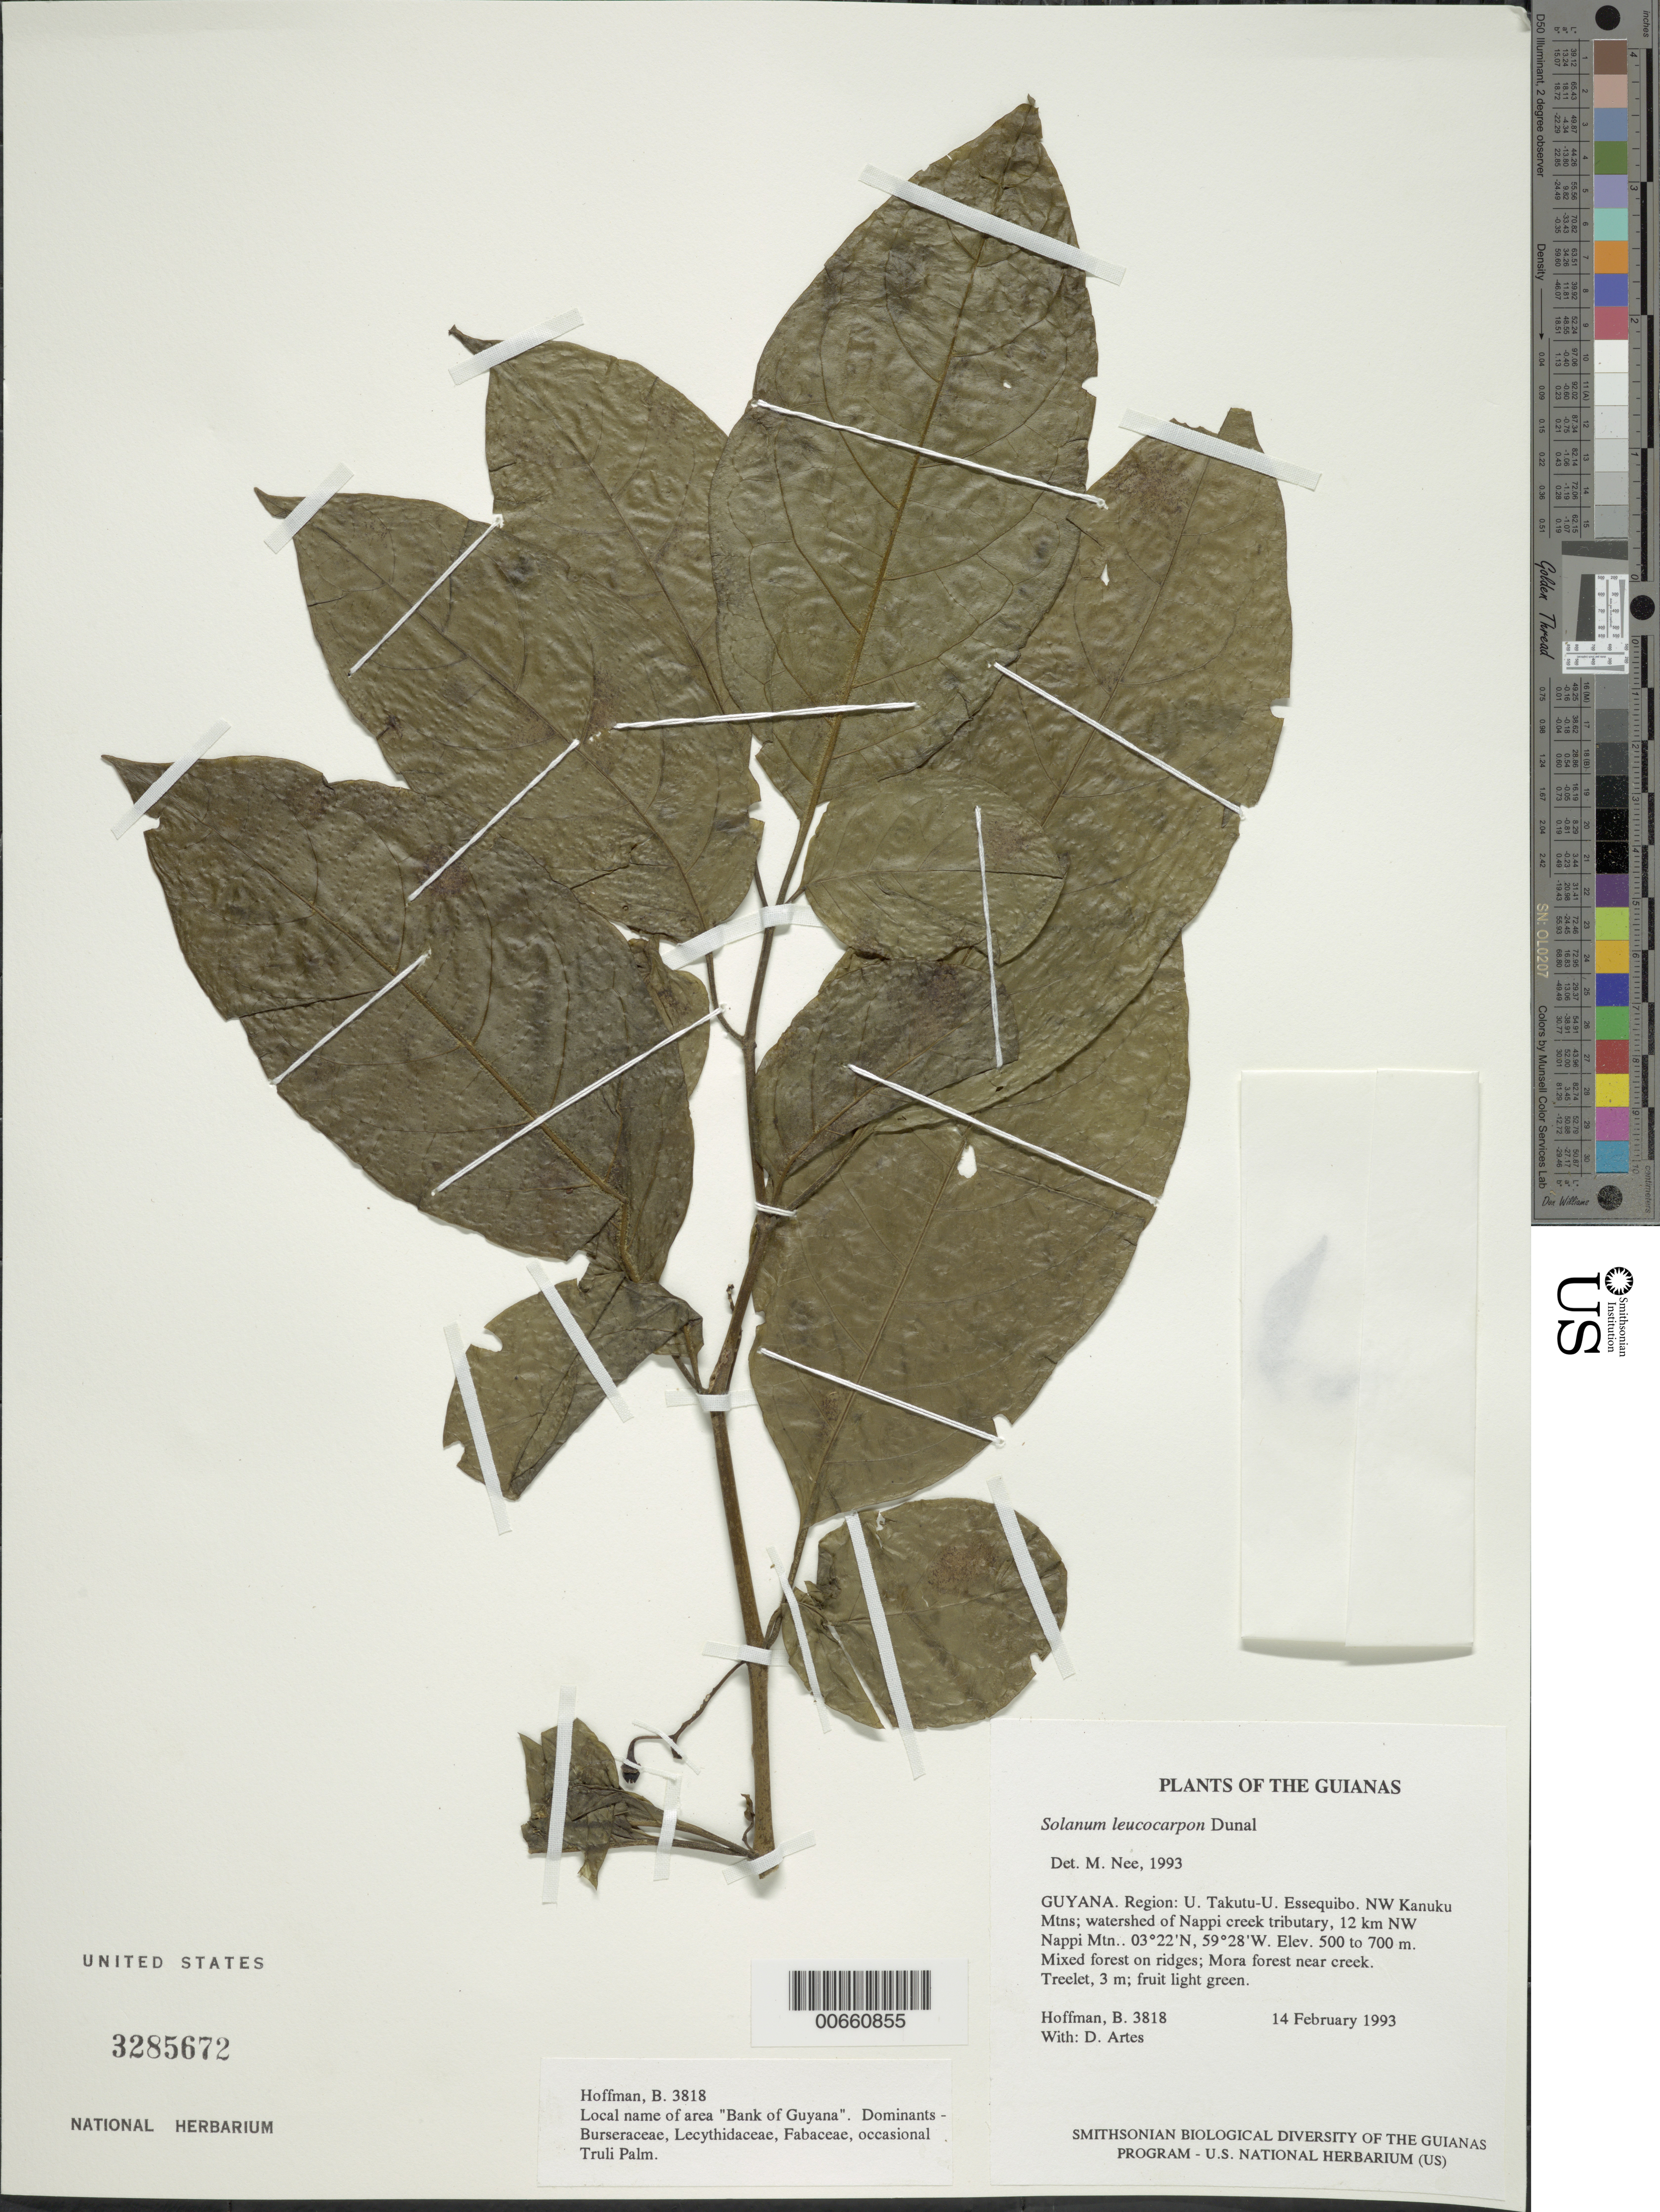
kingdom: Plantae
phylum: Tracheophyta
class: Magnoliopsida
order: Solanales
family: Solanaceae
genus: Solanum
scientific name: Solanum leucocarpon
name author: Dunal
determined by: Nee, Michael H.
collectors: B. Hoffman & D. Artes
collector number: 3818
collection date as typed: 2 Feb 1993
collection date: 1993-02-02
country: Guyana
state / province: U. Takutu-U. Essequibo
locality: NW Kanuku Mountains; watershed of Nappi creek tributary, 12 km NW of Nappi Mountain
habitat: Mixed forest on ridges; Mora forest near creek. Local name of area "Bank of Guyana".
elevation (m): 500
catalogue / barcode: US 3285672